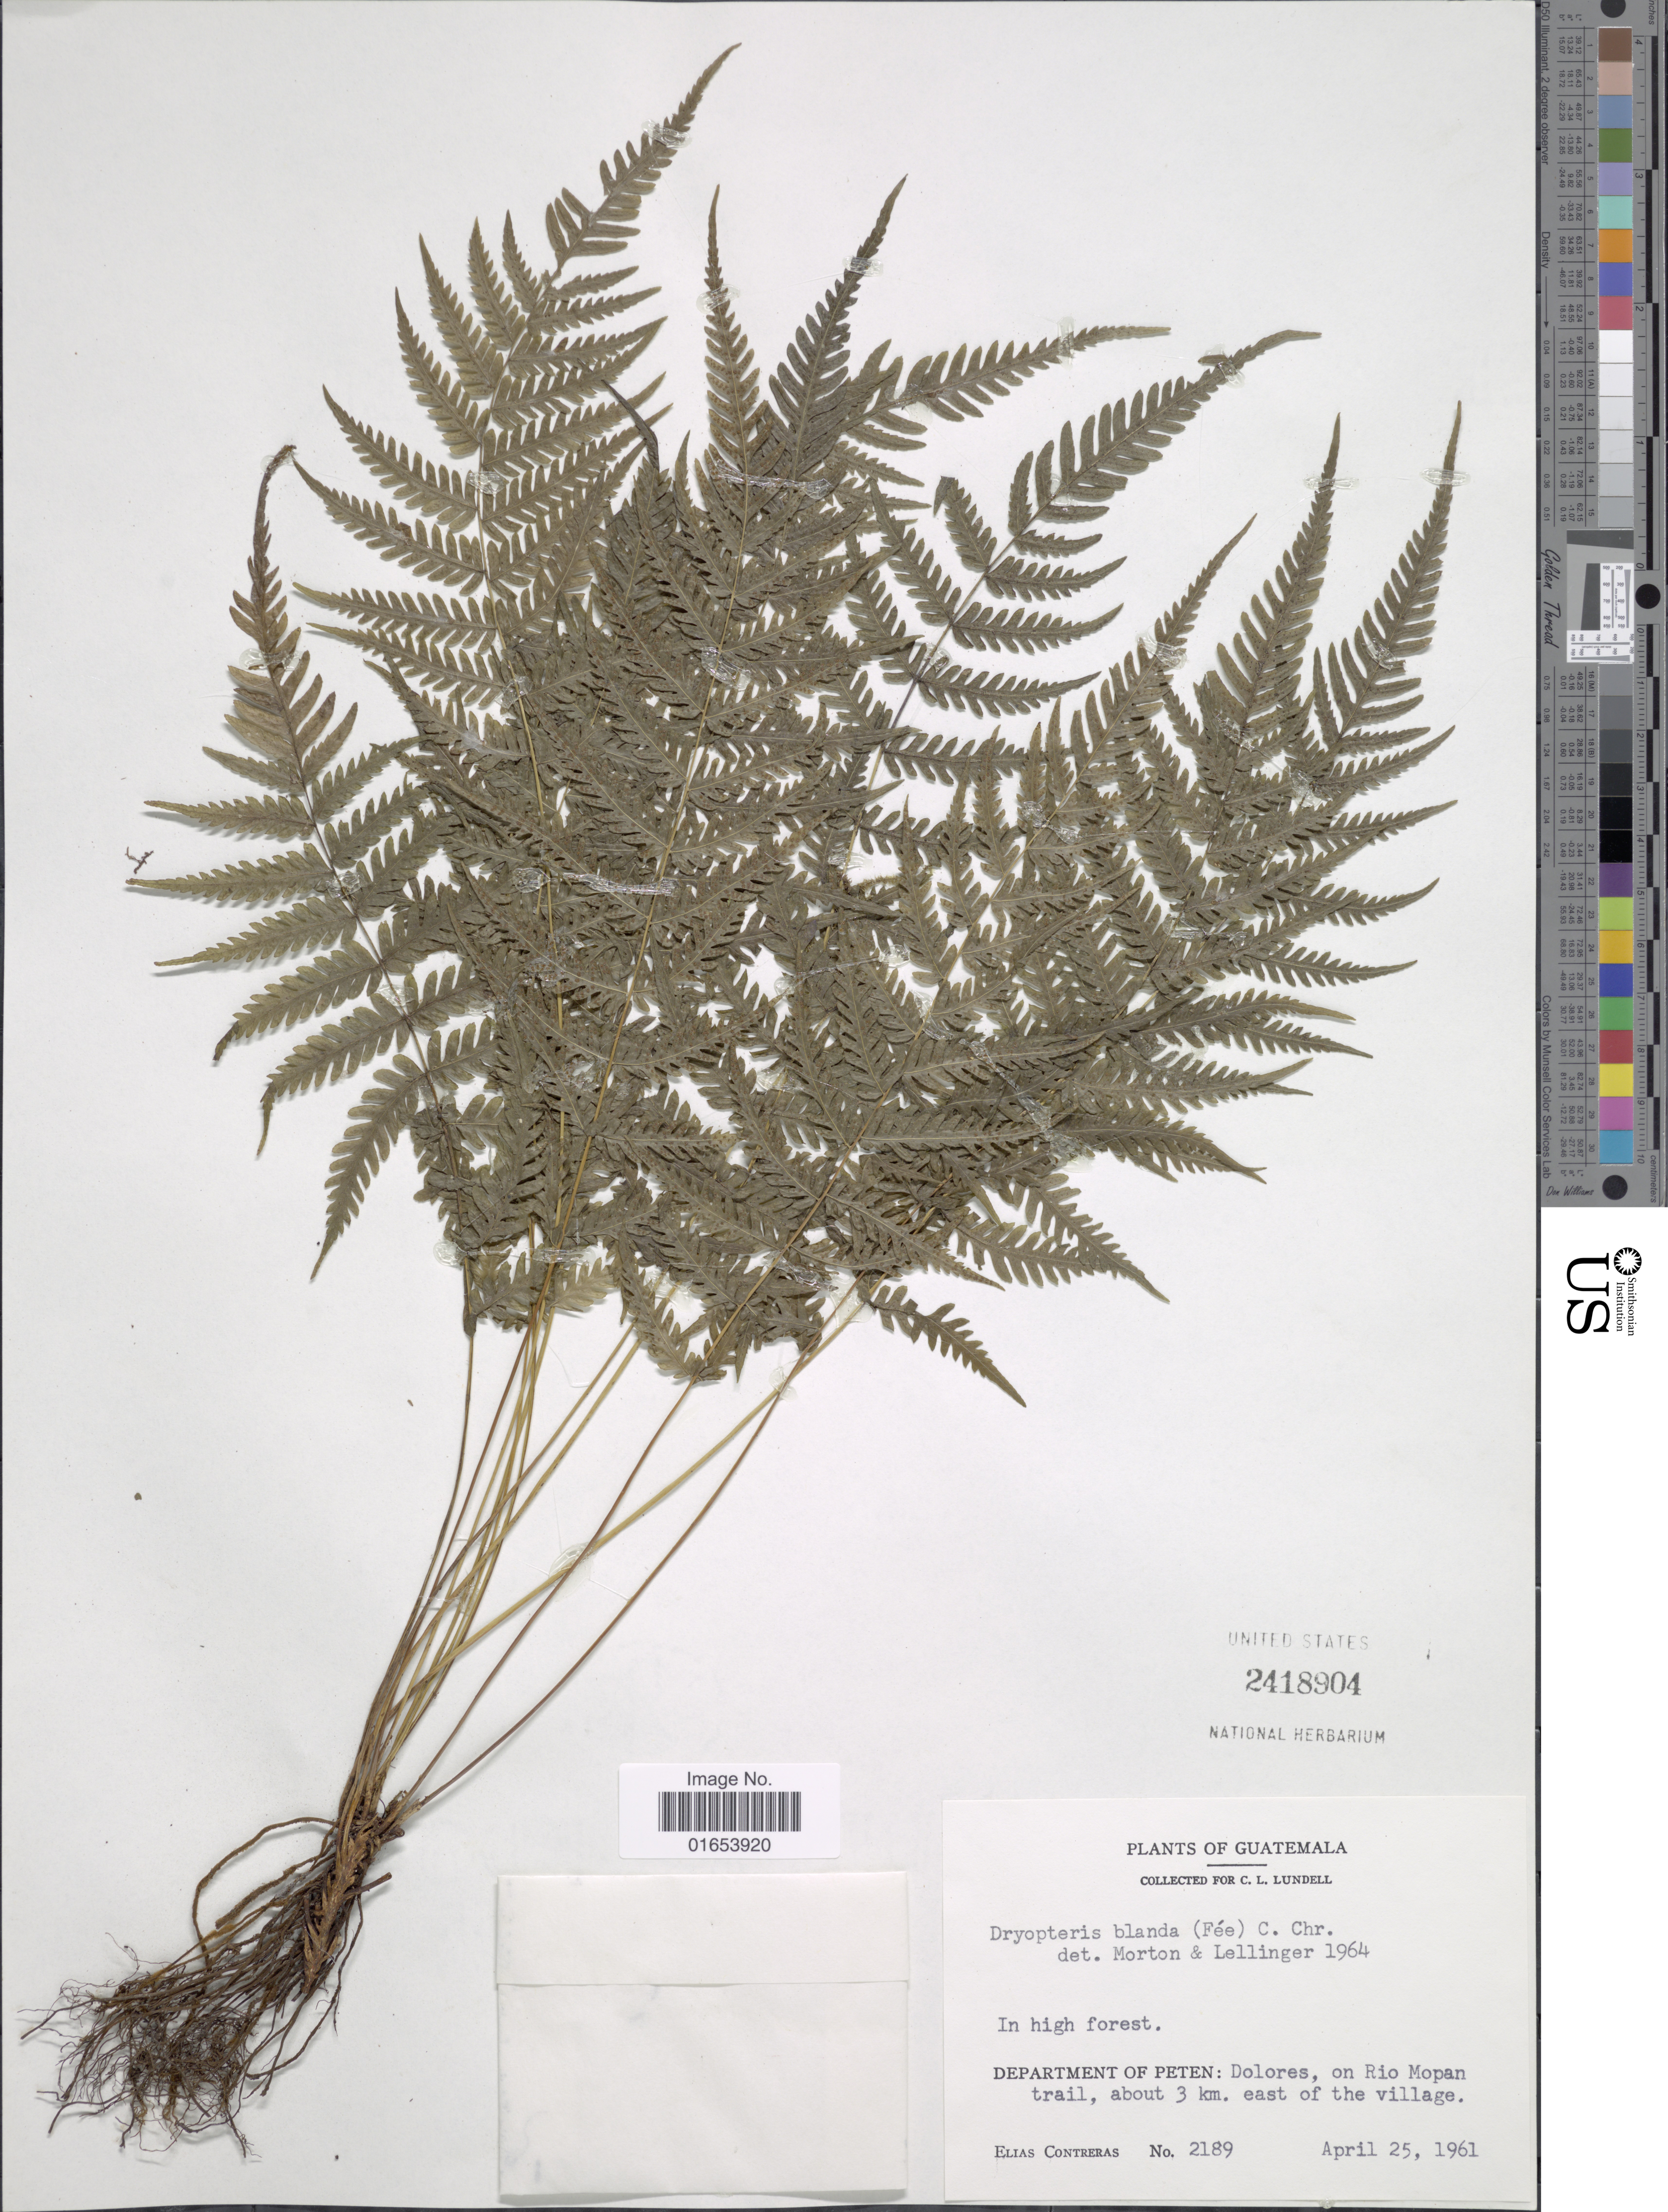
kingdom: Plantae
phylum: Tracheophyta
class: Polypodiopsida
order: Polypodiales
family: Thelypteridaceae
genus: Goniopteris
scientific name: Goniopteris blanda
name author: (Fée) Salino & T.E. Almeida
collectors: E. Contreras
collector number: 2189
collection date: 1961-04-25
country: Guatemala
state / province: El Petén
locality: Department of Peten: Dolores, on Rio Mopan trail, about 3 km. east of the village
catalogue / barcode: US 2418904